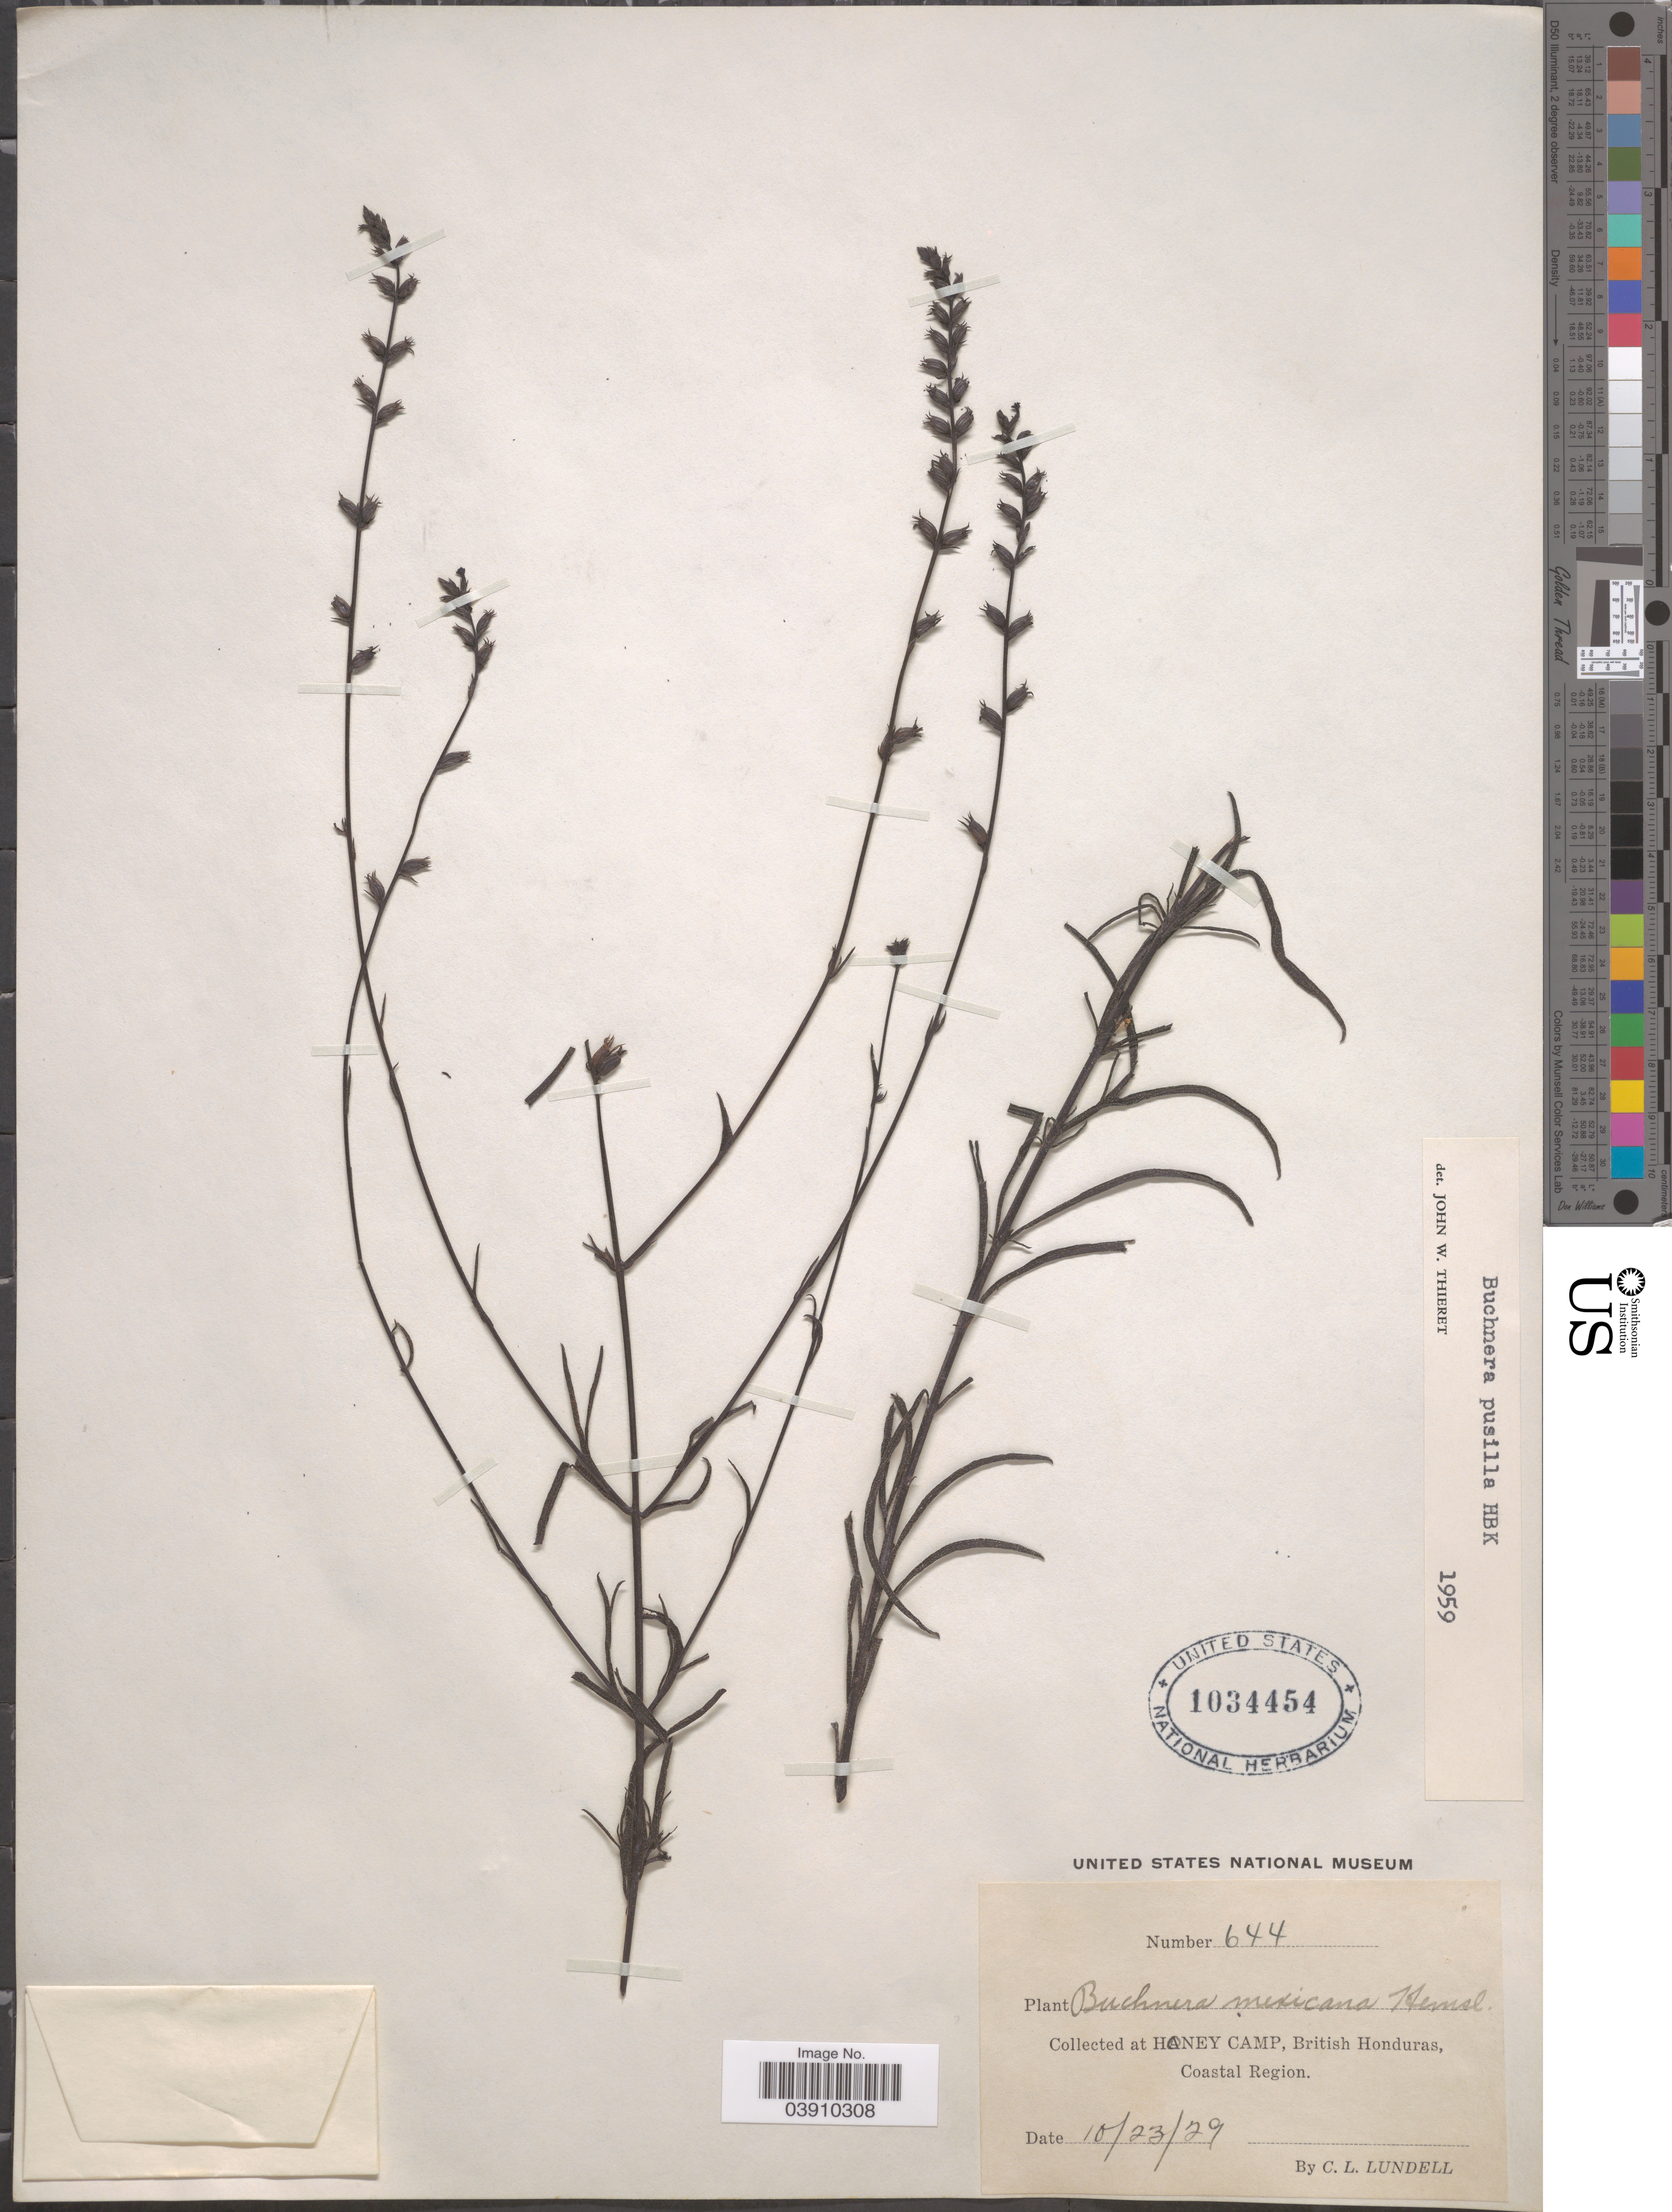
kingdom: Plantae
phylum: Tracheophyta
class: Magnoliopsida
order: Lamiales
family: Orobanchaceae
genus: Buchnera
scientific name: Buchnera pusilla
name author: Kunth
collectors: C. L. Lundell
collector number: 644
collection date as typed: Transcribed d/m/y: 23/10/29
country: Belize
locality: At Honey Camp, British Honduras, Coastal Region.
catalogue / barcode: US 1034454